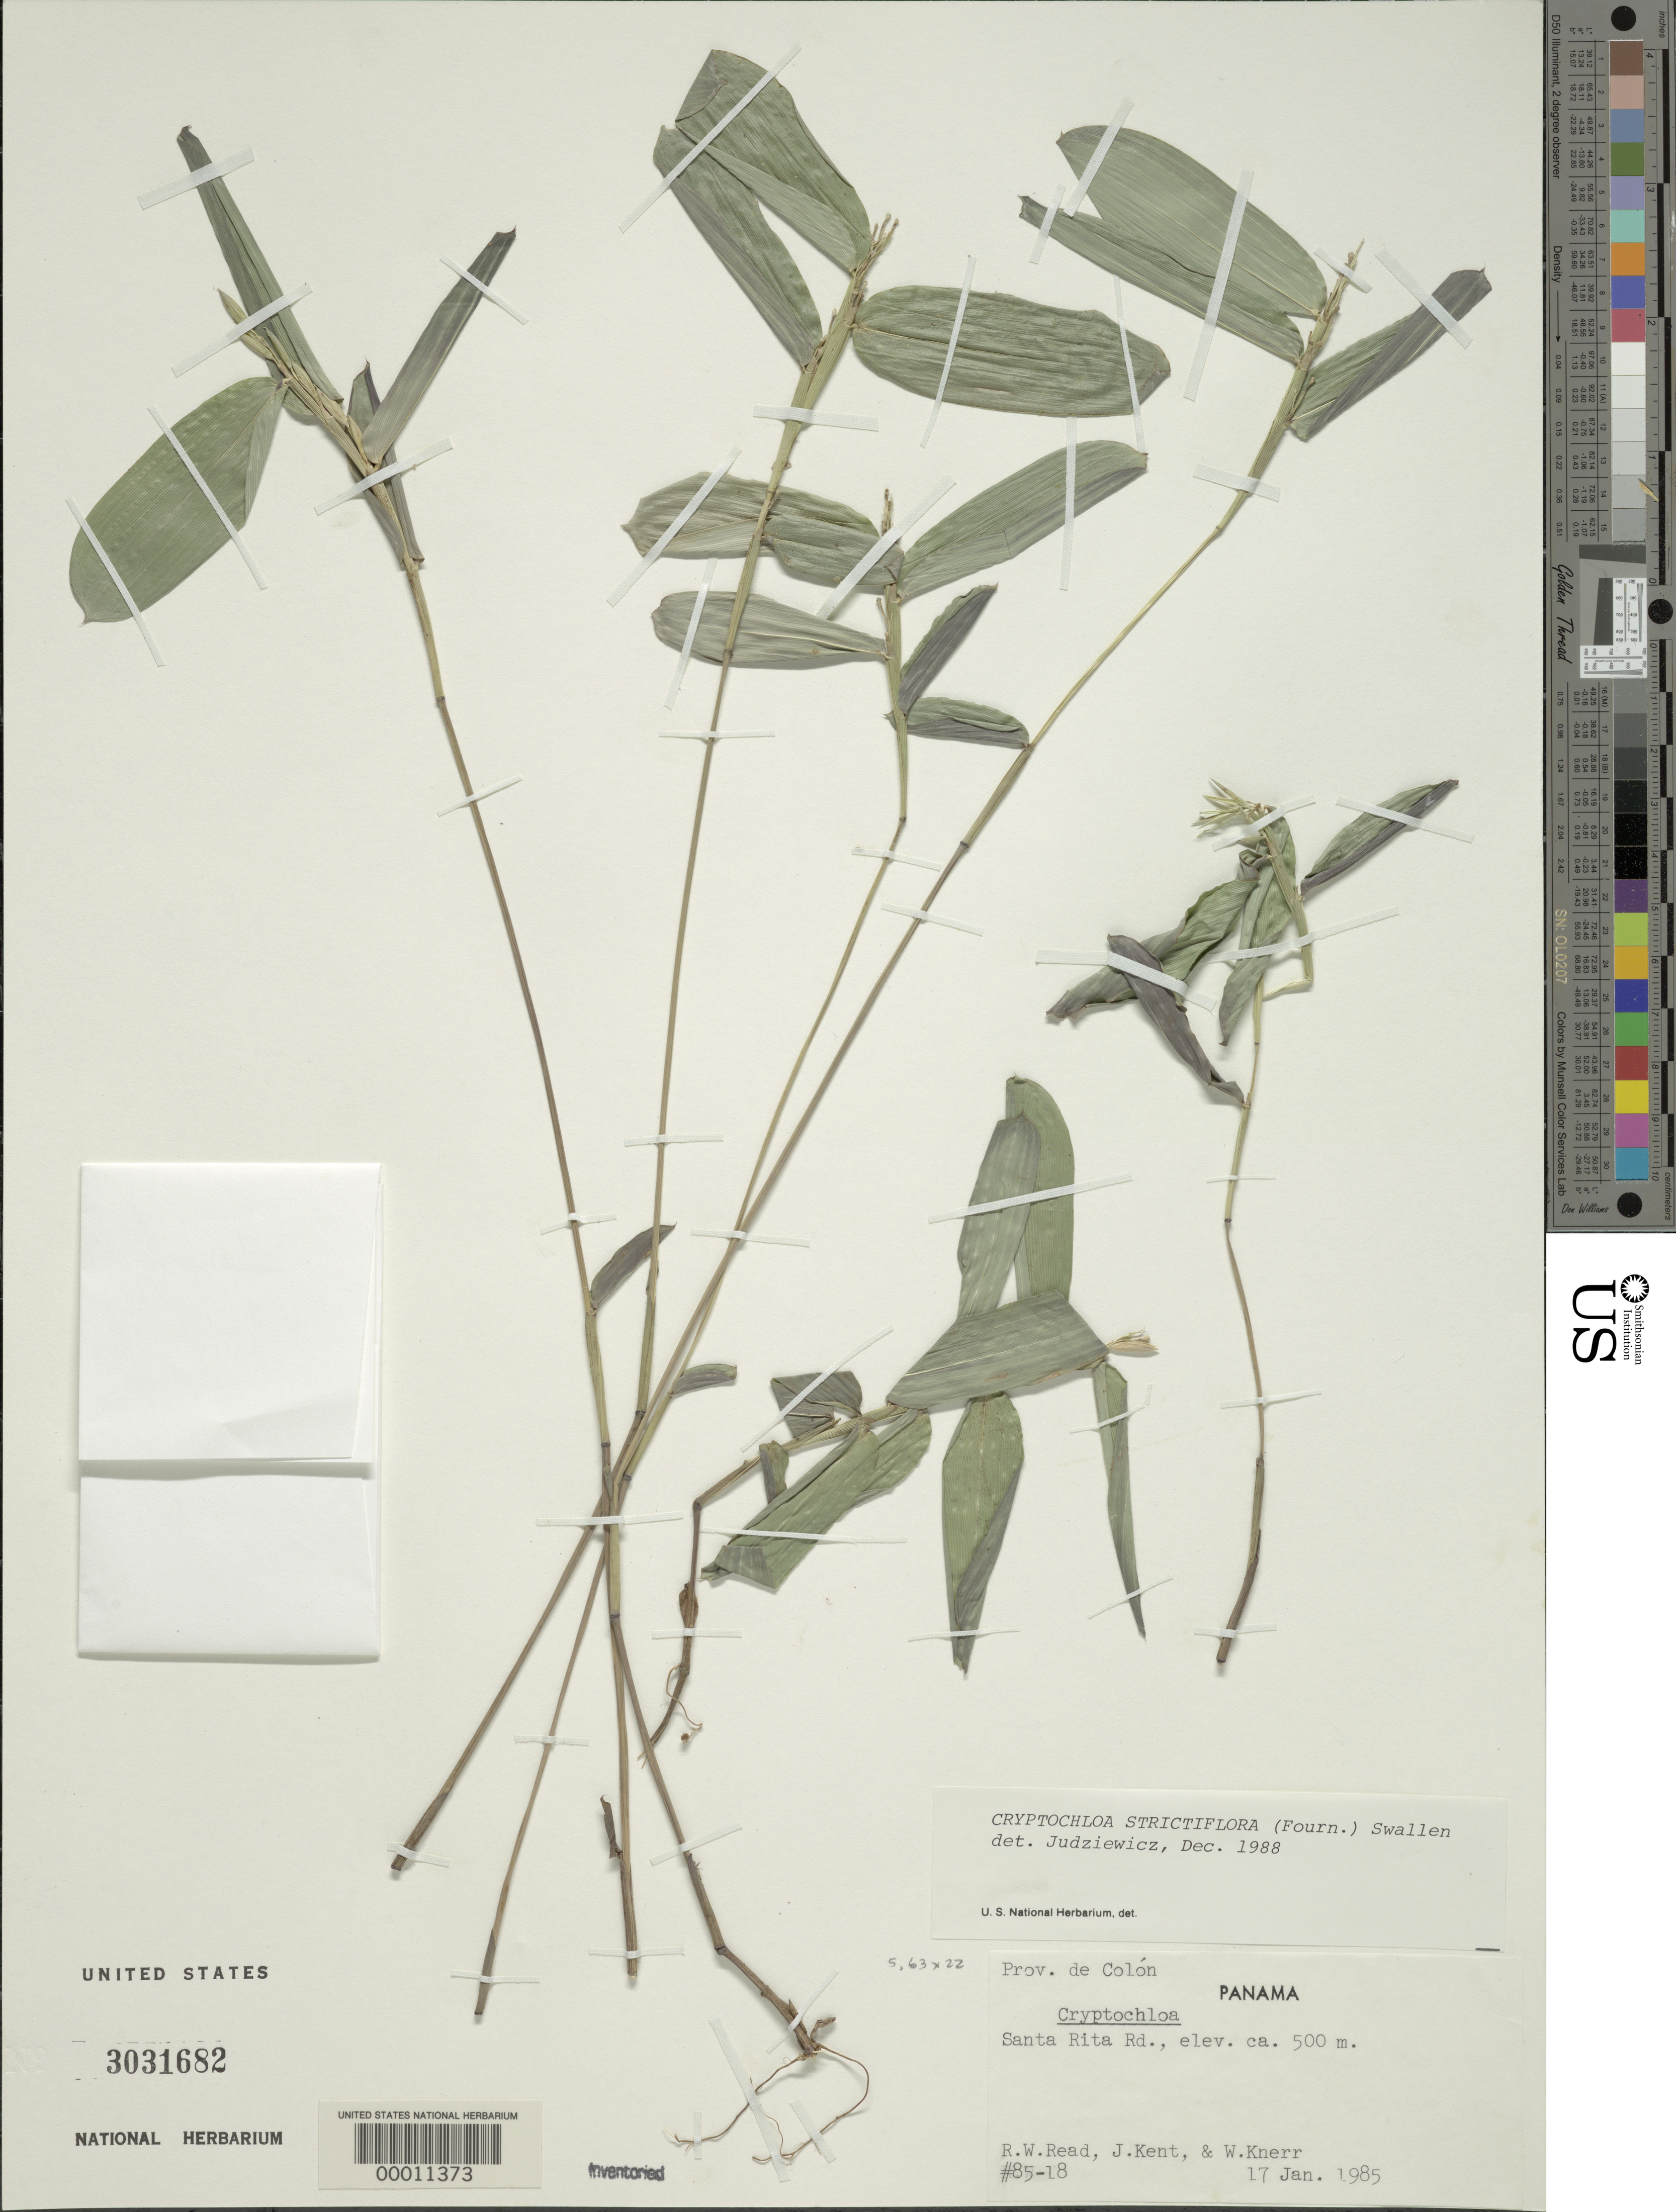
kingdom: Plantae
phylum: Tracheophyta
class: Liliopsida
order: Poales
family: Poaceae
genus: Cryptochloa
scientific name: Cryptochloa sp.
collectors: R. W. Read, J. Kent & W. Knerr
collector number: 85-18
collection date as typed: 17 Jan 1985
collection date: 1985-01-17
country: Panama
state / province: Colón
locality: Santa Rita road.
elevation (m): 500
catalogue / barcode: US 3031682